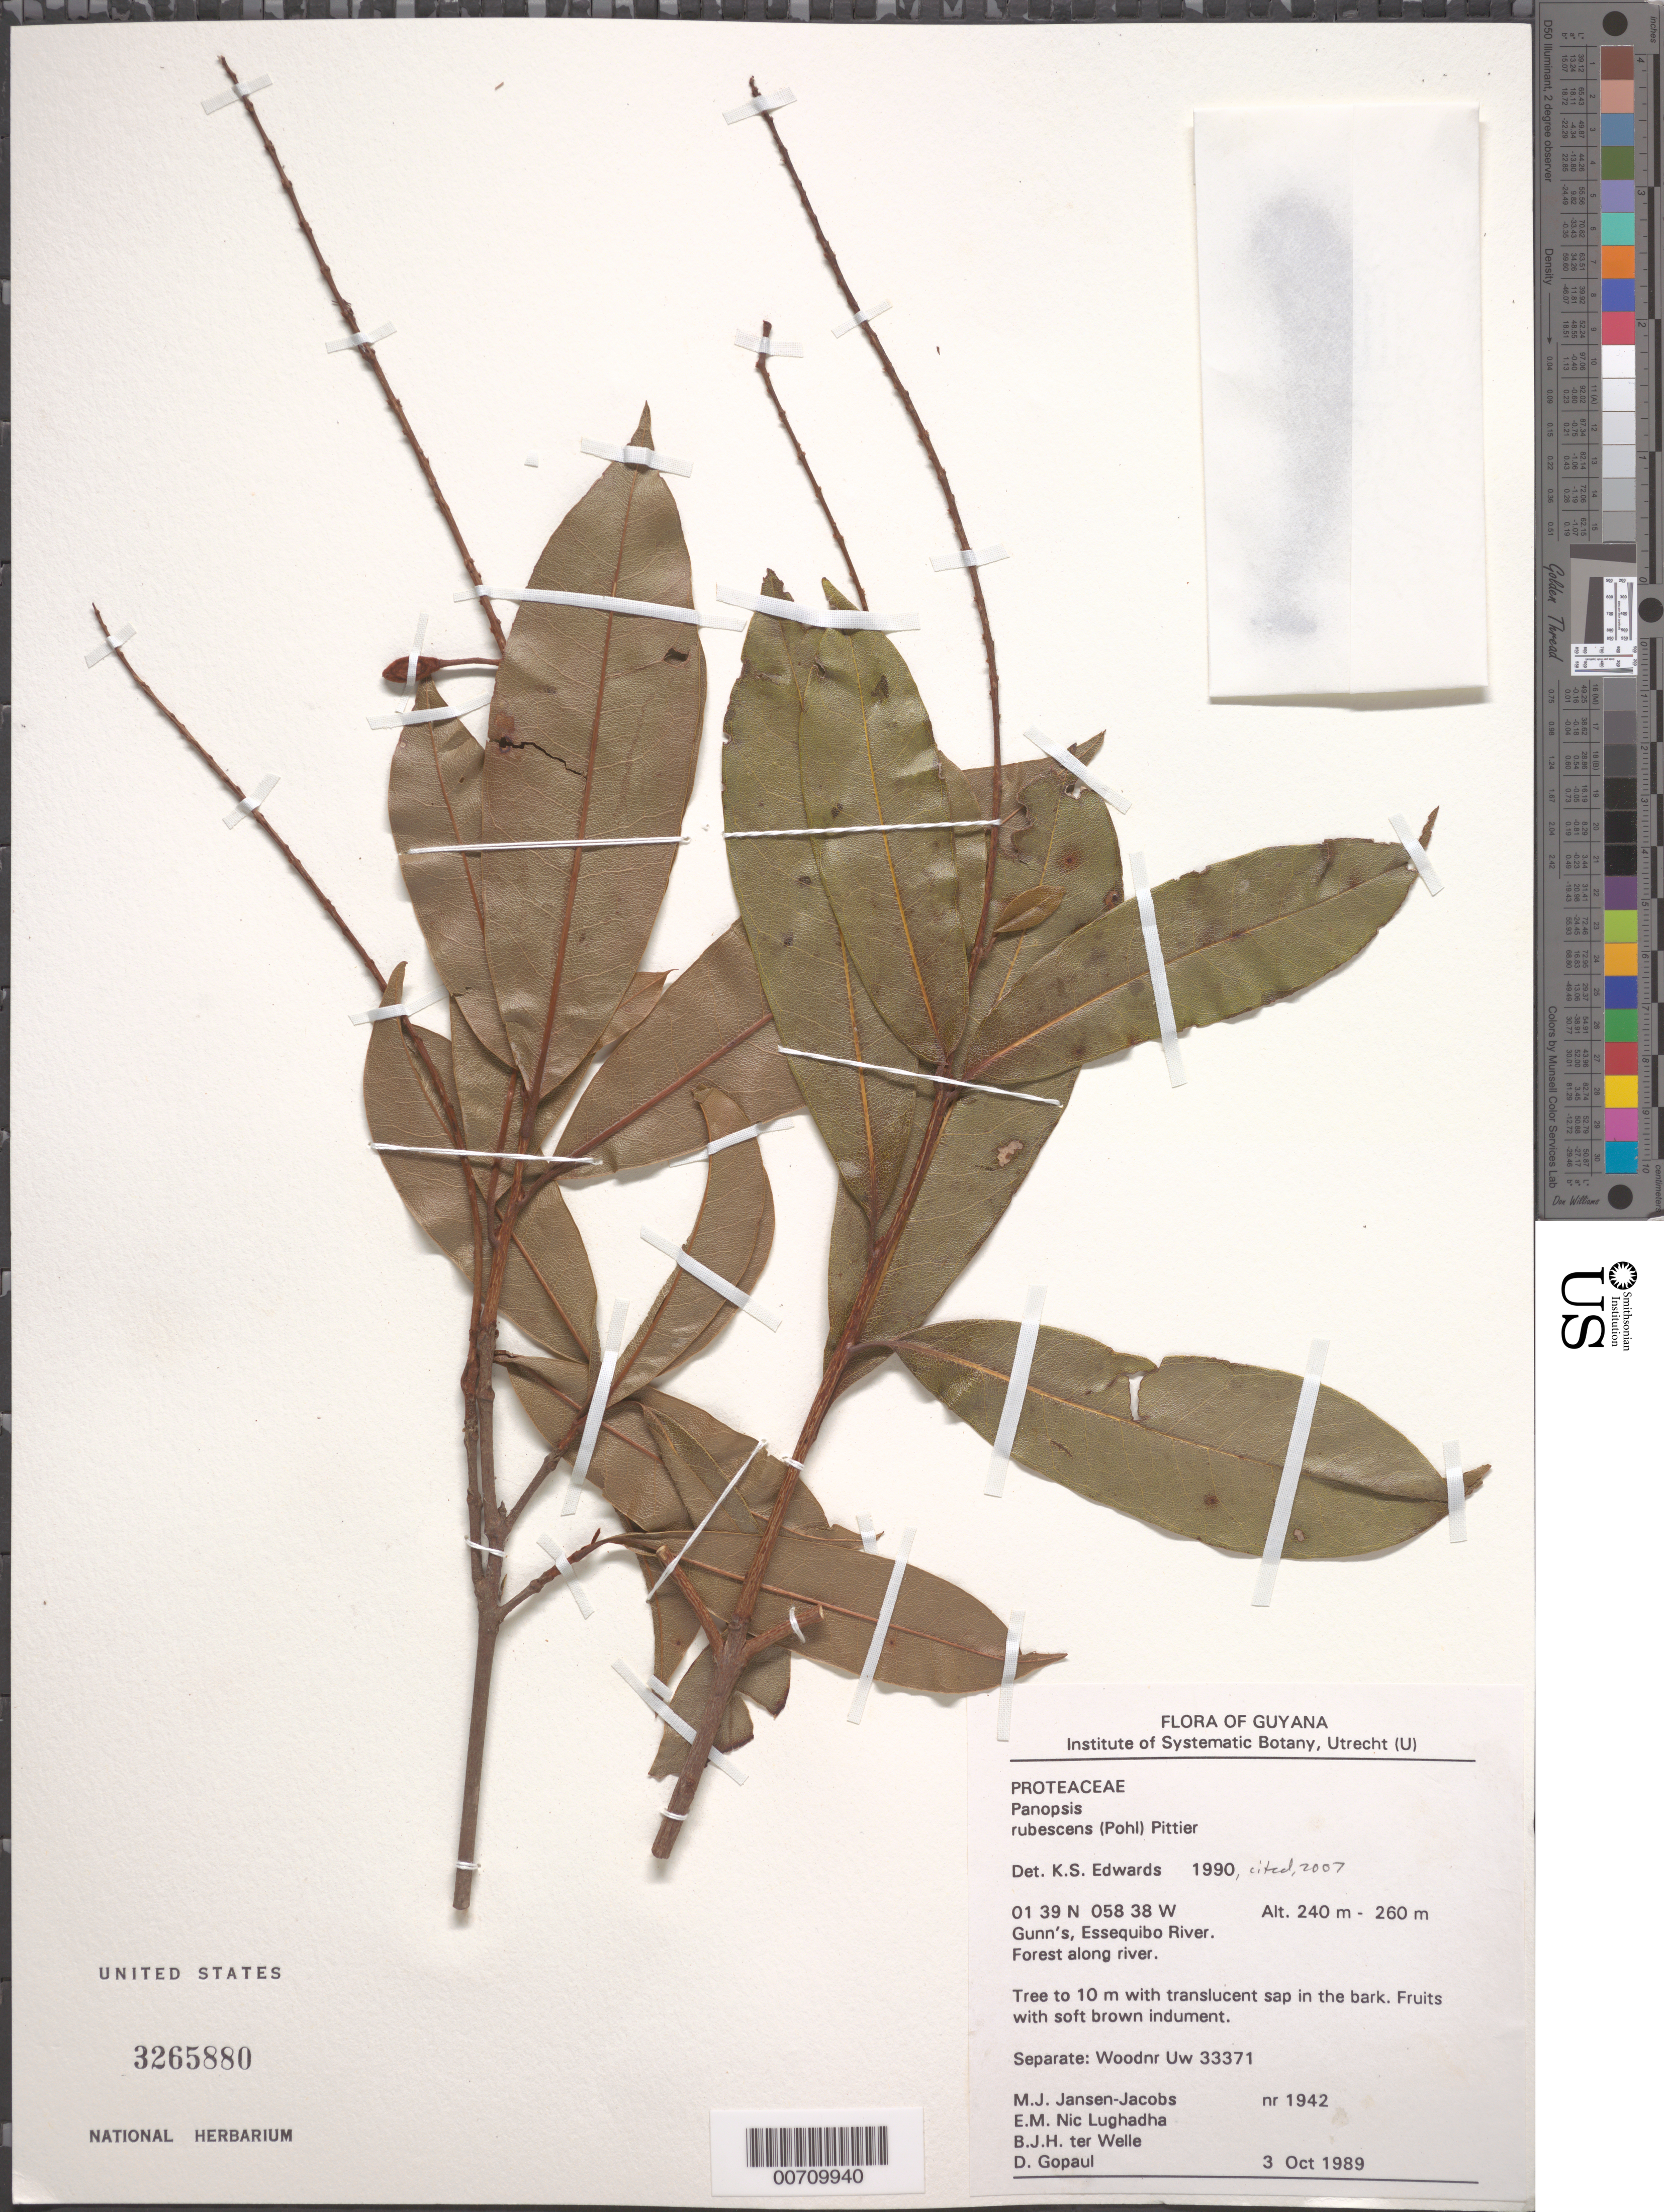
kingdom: Plantae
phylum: Tracheophyta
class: Magnoliopsida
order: Proteales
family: Proteaceae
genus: Panopsis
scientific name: Panopsis rubescens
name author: (Pohl) Pittier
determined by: Edwards, K. S.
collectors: M. J. Jansen-Jacobs, E. Nic Lughadha, B. Welle & D. Gopaul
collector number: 1942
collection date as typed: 3-Oct-89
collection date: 1989-10-03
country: Guyana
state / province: U. Takutu-U. Essequibo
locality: Gunn's, Essequibo River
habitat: Forest along river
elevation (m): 240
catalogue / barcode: US 3265880